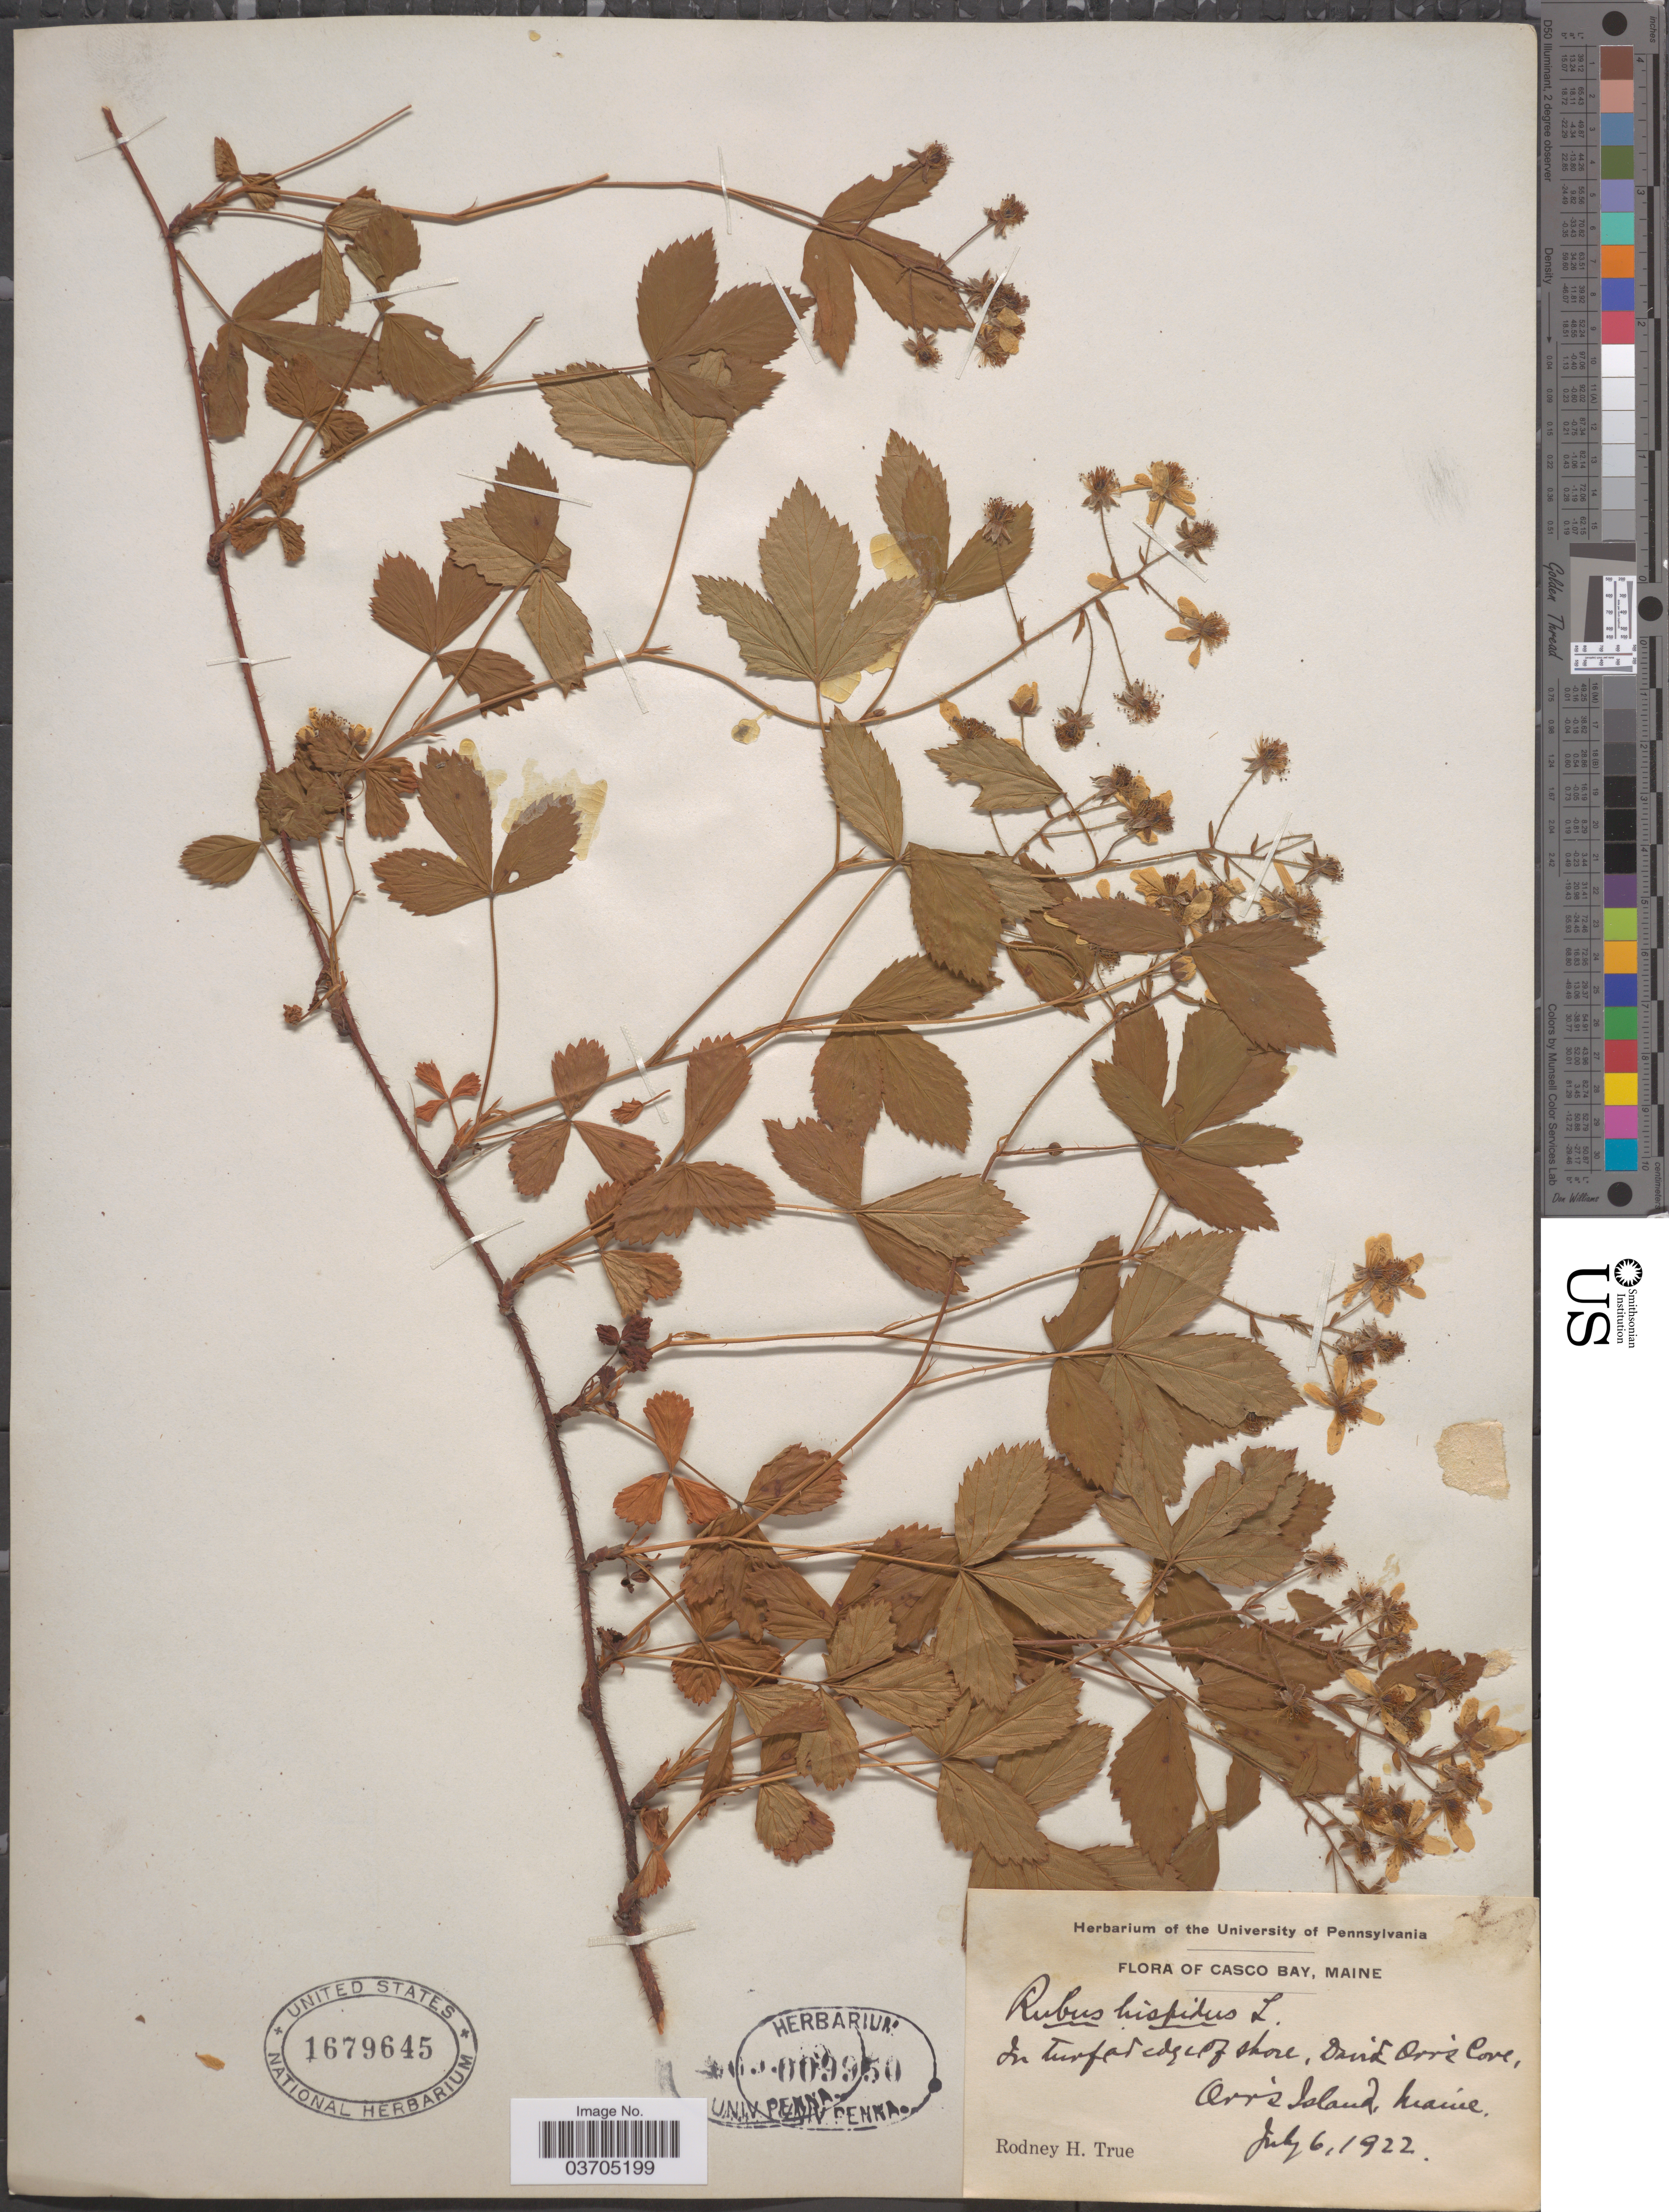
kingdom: Plantae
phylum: Tracheophyta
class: Magnoliopsida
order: Rosales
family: Rosaceae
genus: Rubus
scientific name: Rubus hispidus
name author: L.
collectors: R. H. True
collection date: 1922-07-06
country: United States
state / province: Maine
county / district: Cumberland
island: Orr's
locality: Casco Bay. David Orr's Cove. Orr's Island.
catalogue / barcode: US 1679645